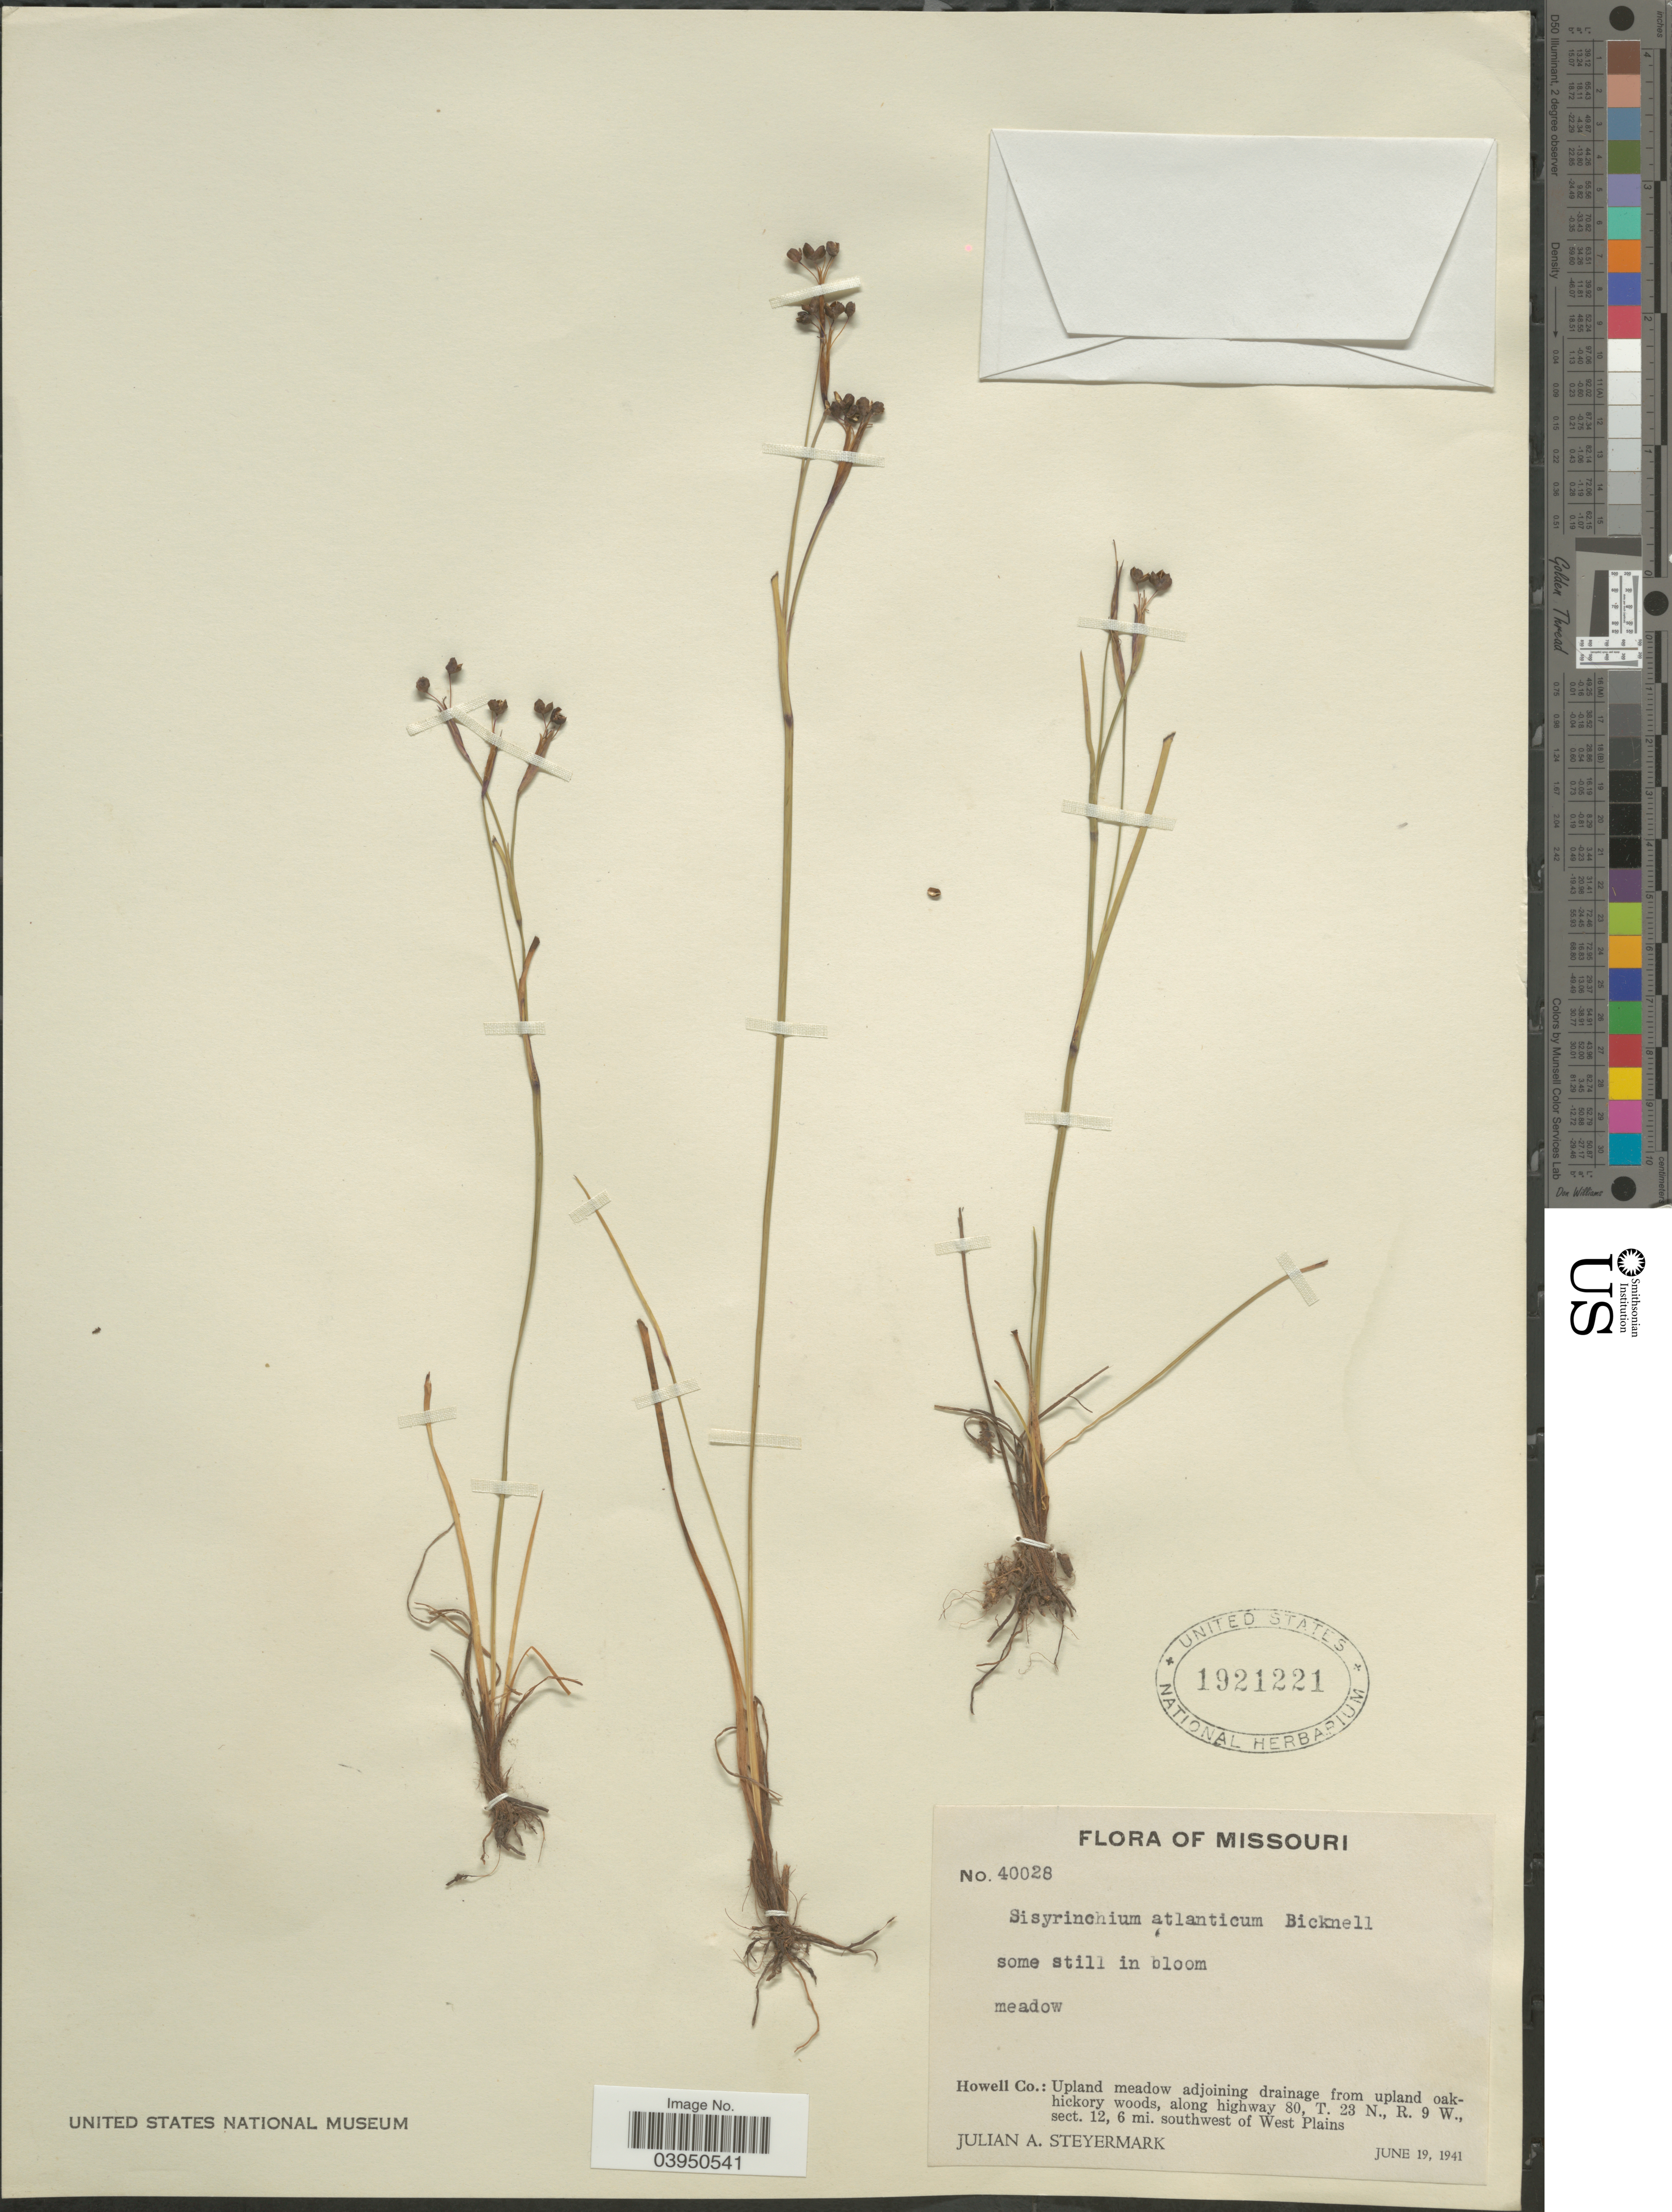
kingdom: Plantae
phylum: Tracheophyta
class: Liliopsida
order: Asparagales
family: Iridaceae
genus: Sisyrinchium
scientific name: Sisyrinchium atlanticum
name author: E.P. Bicknell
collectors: J. Steyermark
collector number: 40028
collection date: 1941-06-19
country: United States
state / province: Missouri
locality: Howell Co.: Upland meadow adjoining drainage from upland oak-hickory woods, along highway 80, T. 23 N., R. 9 W., sect. 12, 6 mi. southwest of West Plains.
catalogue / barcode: US 1921221